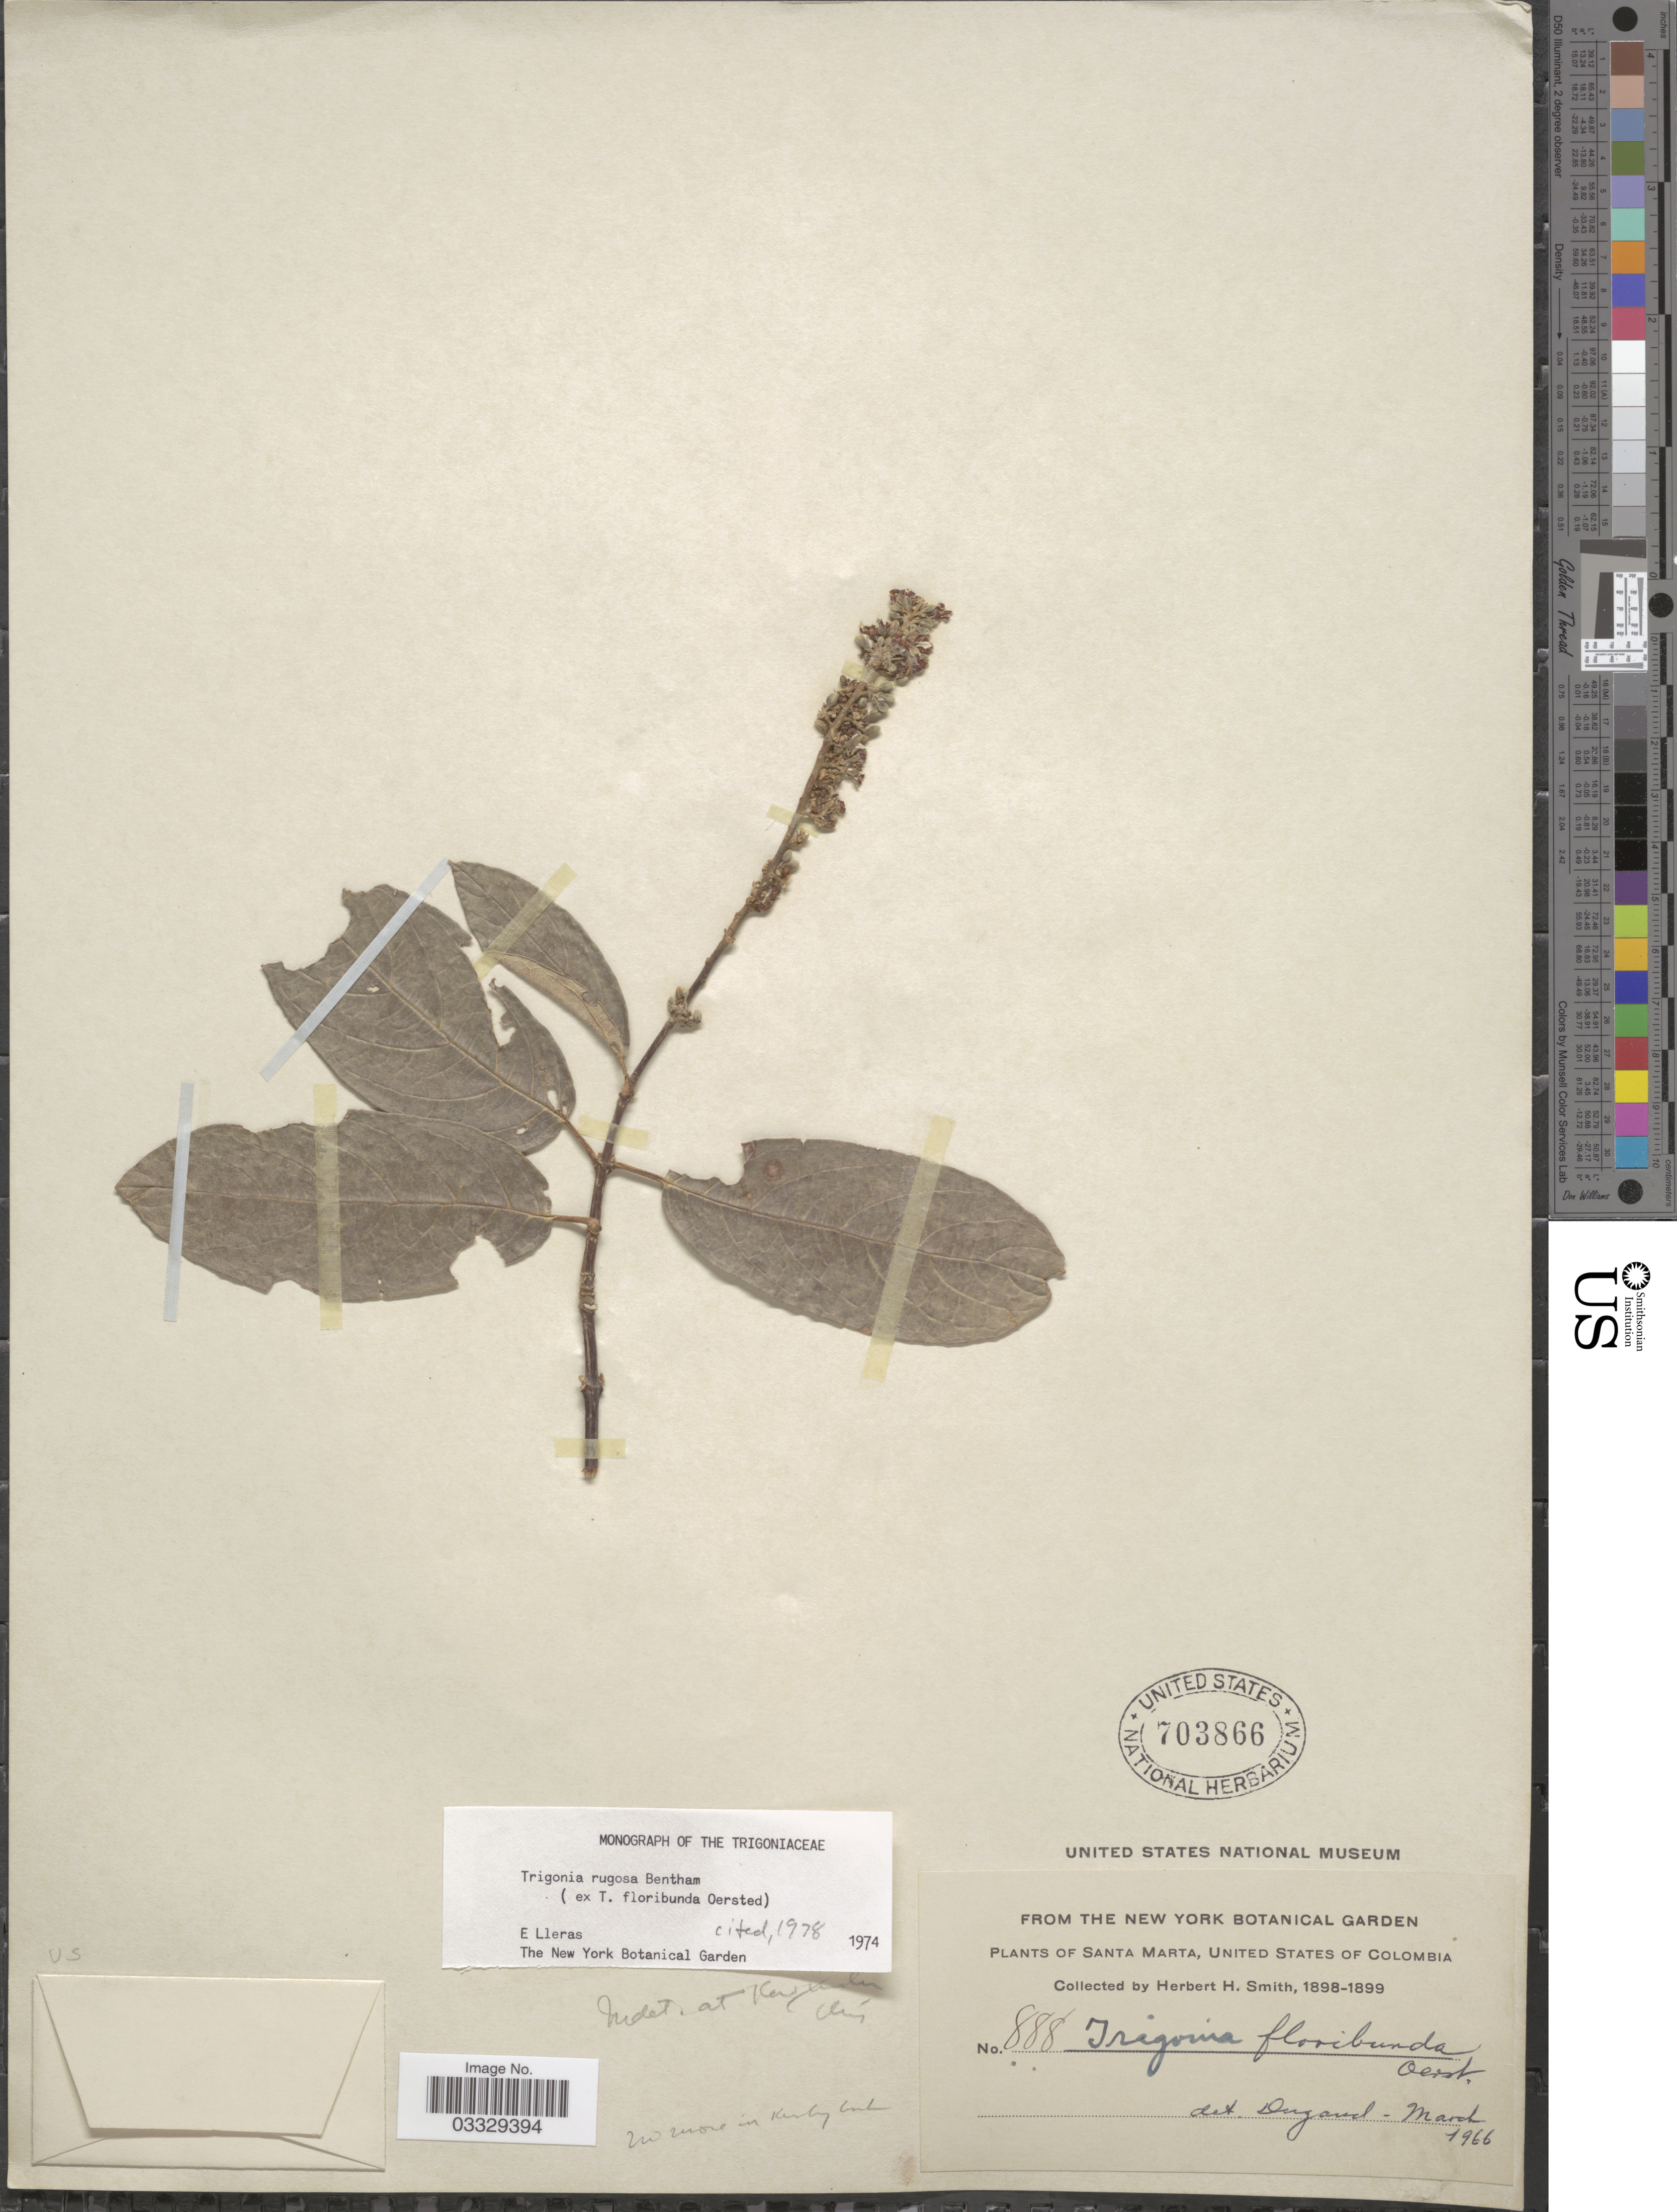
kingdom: Plantae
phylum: Tracheophyta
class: Magnoliopsida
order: Malpighiales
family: Trigoniaceae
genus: Trigonia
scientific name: Trigonia rugosa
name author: Benth.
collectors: Herbert H. Smith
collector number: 888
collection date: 1898/1899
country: Colombia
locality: Santa Marta.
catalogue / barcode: US 703866